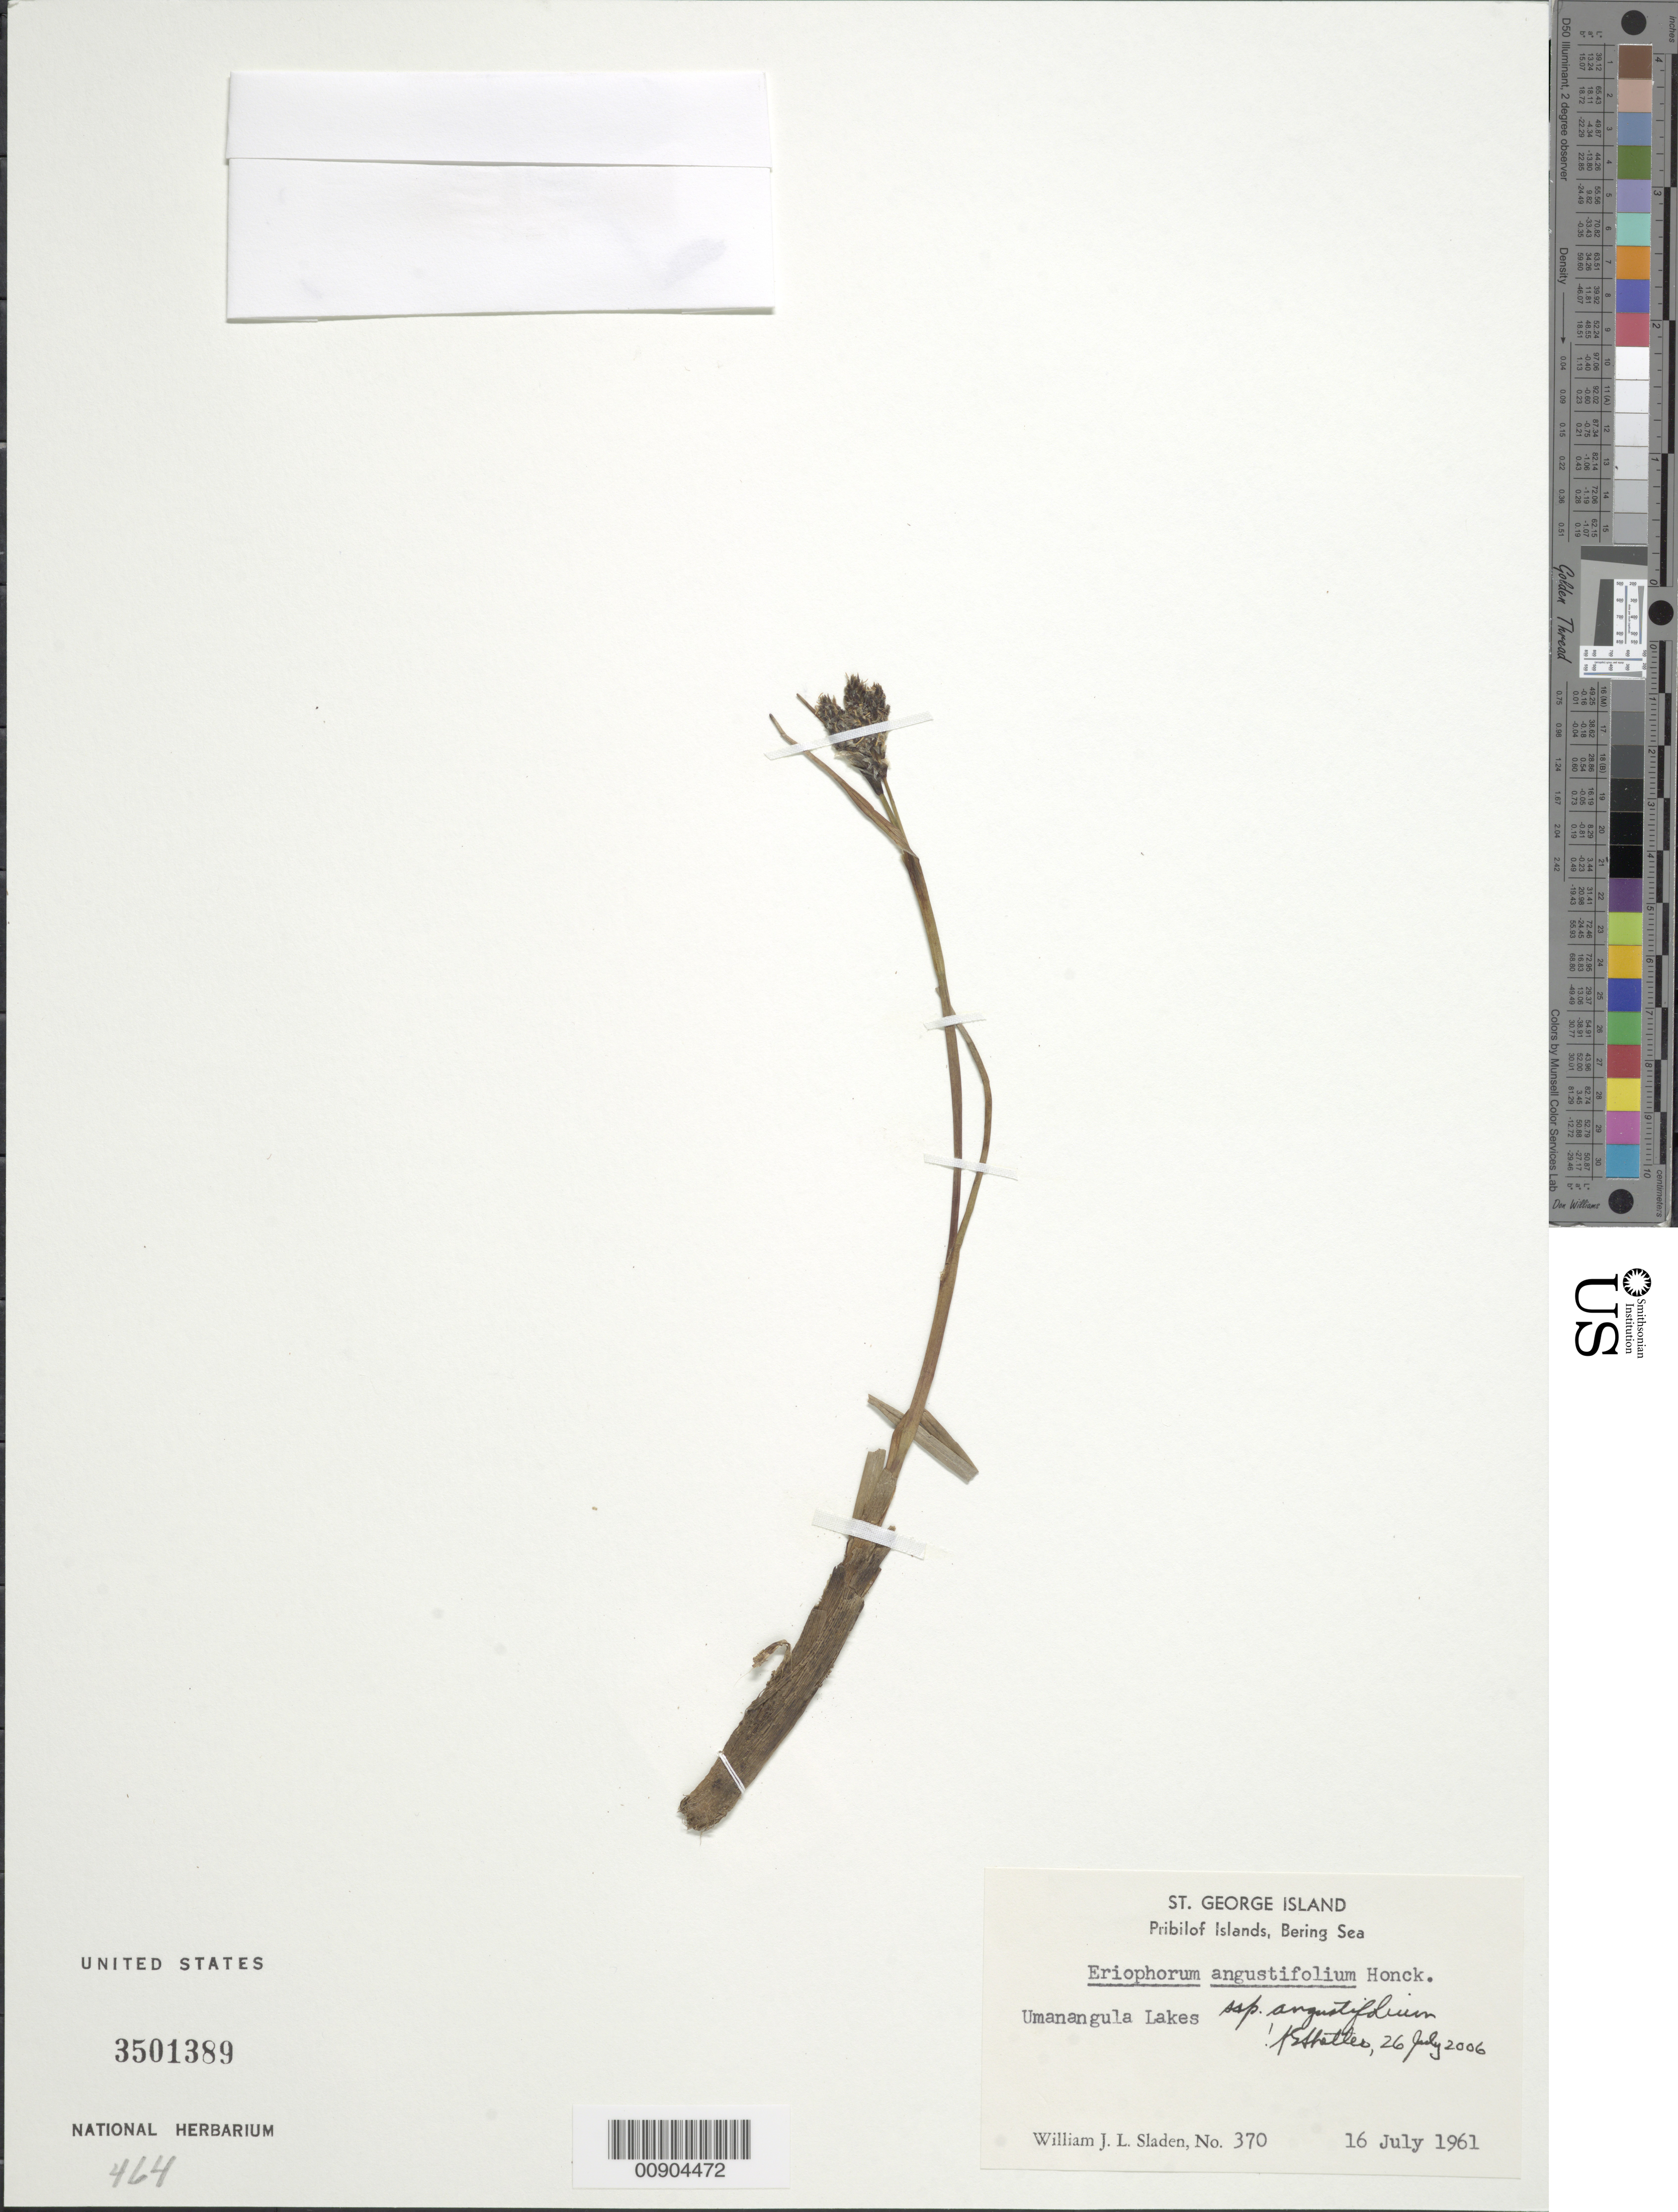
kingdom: Plantae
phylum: Tracheophyta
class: Liliopsida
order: Poales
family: Cyperaceae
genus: Eriophorum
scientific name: Eriophorum angustifolium subsp. angustifolium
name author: Honck.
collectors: W. Sladen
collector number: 370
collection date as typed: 16 Jul 1961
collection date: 1961-07-16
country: United States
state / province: Alaska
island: St. George Island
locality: St. George Island. Umanangula Lakes., Bering Sea, Pribilof Islands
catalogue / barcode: US 3501389